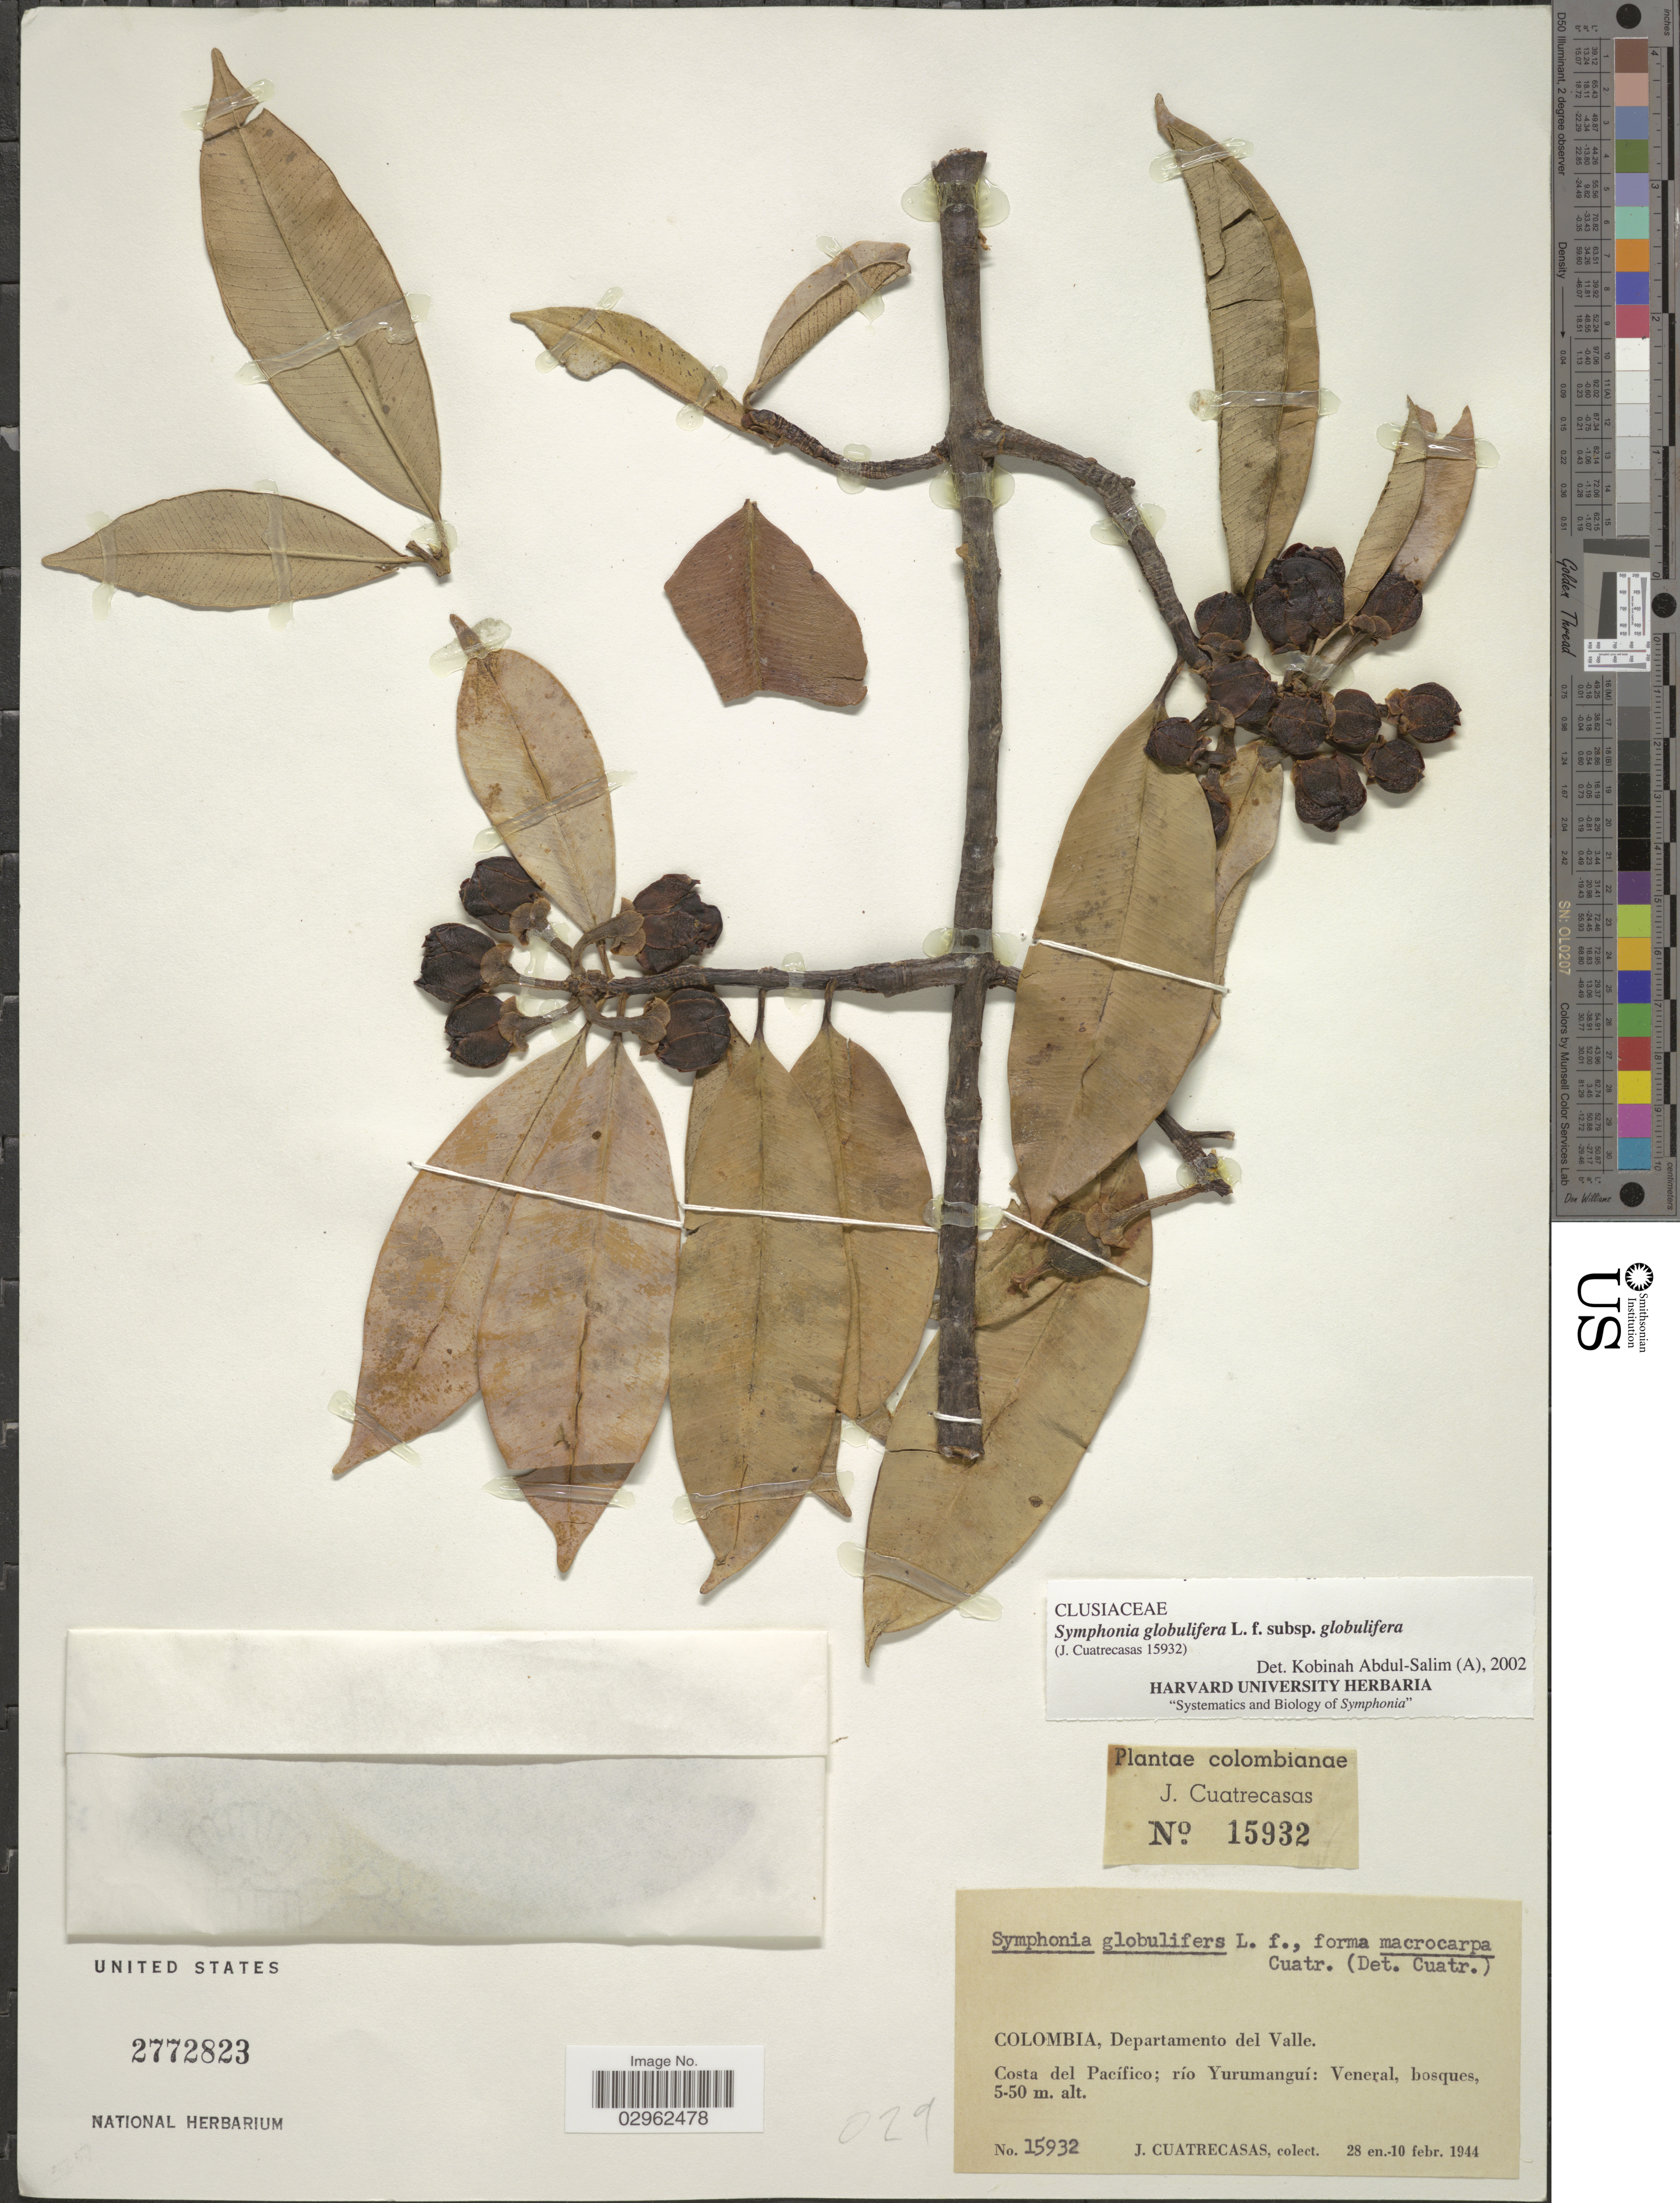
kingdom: Plantae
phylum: Tracheophyta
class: Magnoliopsida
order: Malpighiales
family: Clusiaceae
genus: Symphonia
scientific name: Symphonia globulifera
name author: L. f.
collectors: J. Cuatrecasas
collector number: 15932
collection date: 1944-02-10/1944-02-28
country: Colombia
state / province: Valle del Cauca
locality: Departamento del Valle. Costa del Pacífico; río Yurumanguí: Veneral, bosques.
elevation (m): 5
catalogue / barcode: US 2772823